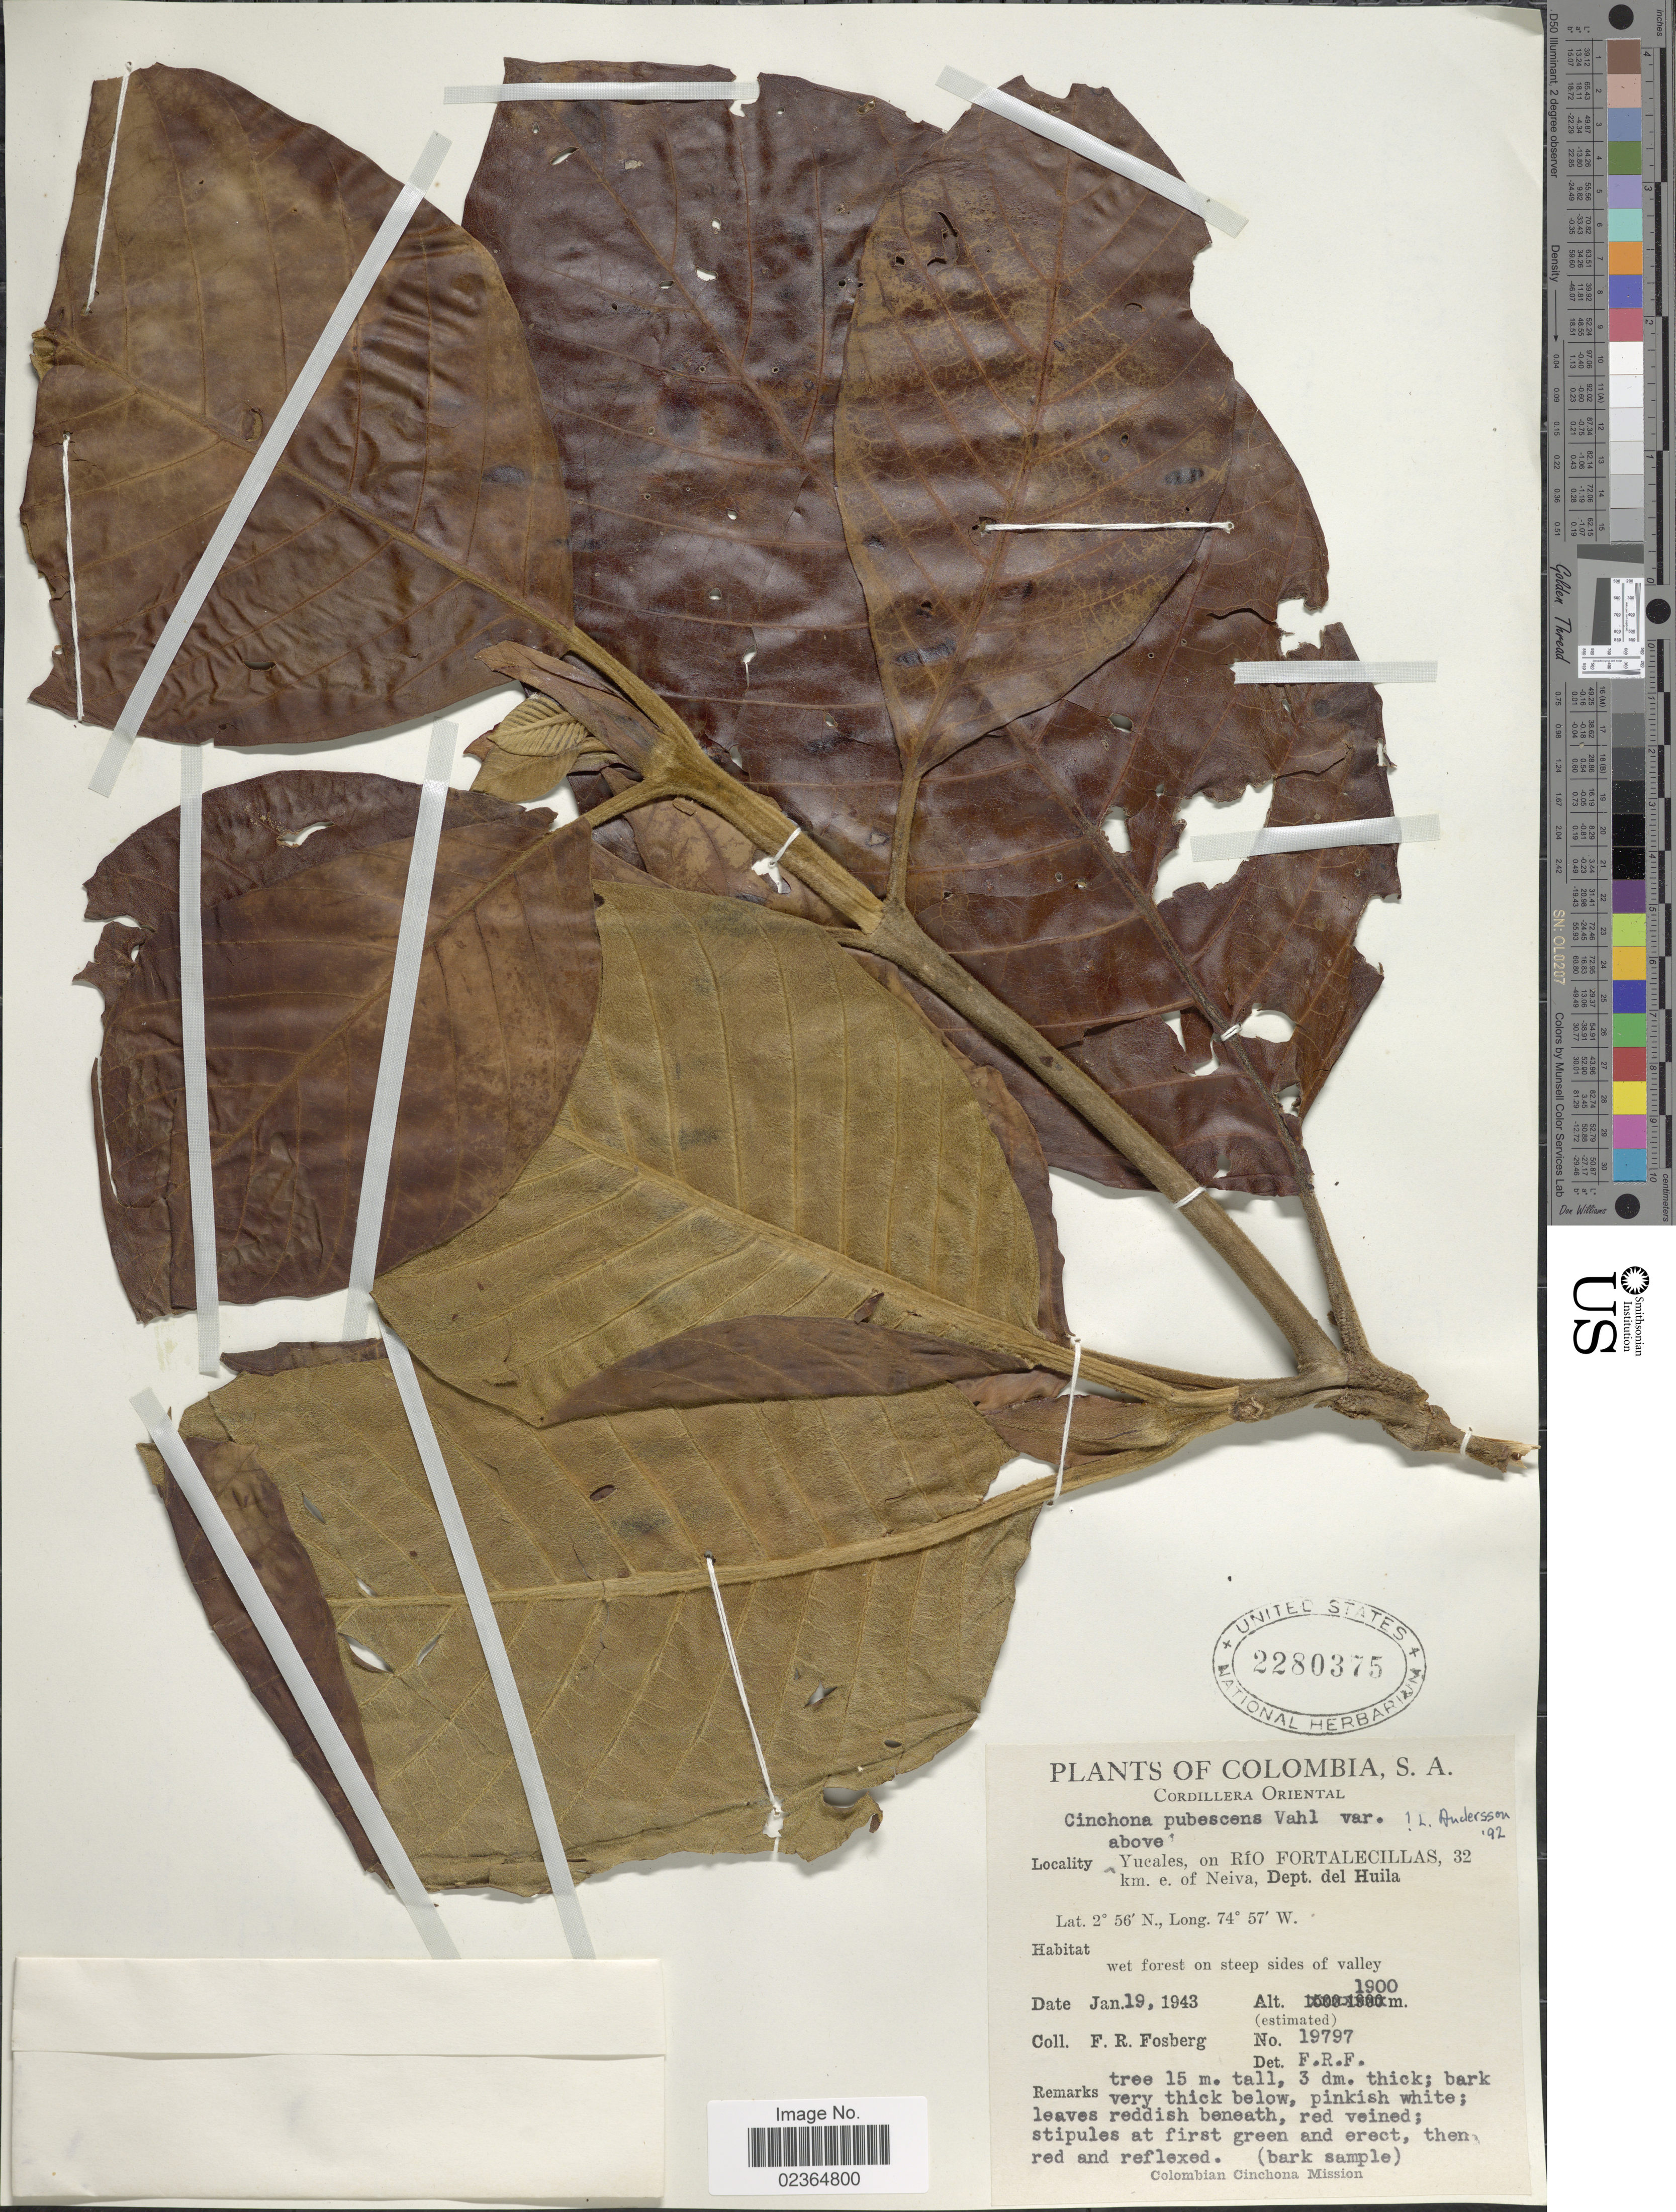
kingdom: Plantae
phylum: Tracheophyta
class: Magnoliopsida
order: Gentianales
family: Rubiaceae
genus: Cinchona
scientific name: Cinchona pubescens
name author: Vahl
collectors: F. R. Fosberg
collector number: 19797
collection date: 1943-01-19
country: Colombia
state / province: Huila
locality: Cordillera Oriental. above Yucales, on Río Fortalecillas, 32 km. e. of Neiva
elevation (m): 1900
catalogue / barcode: US 2280375